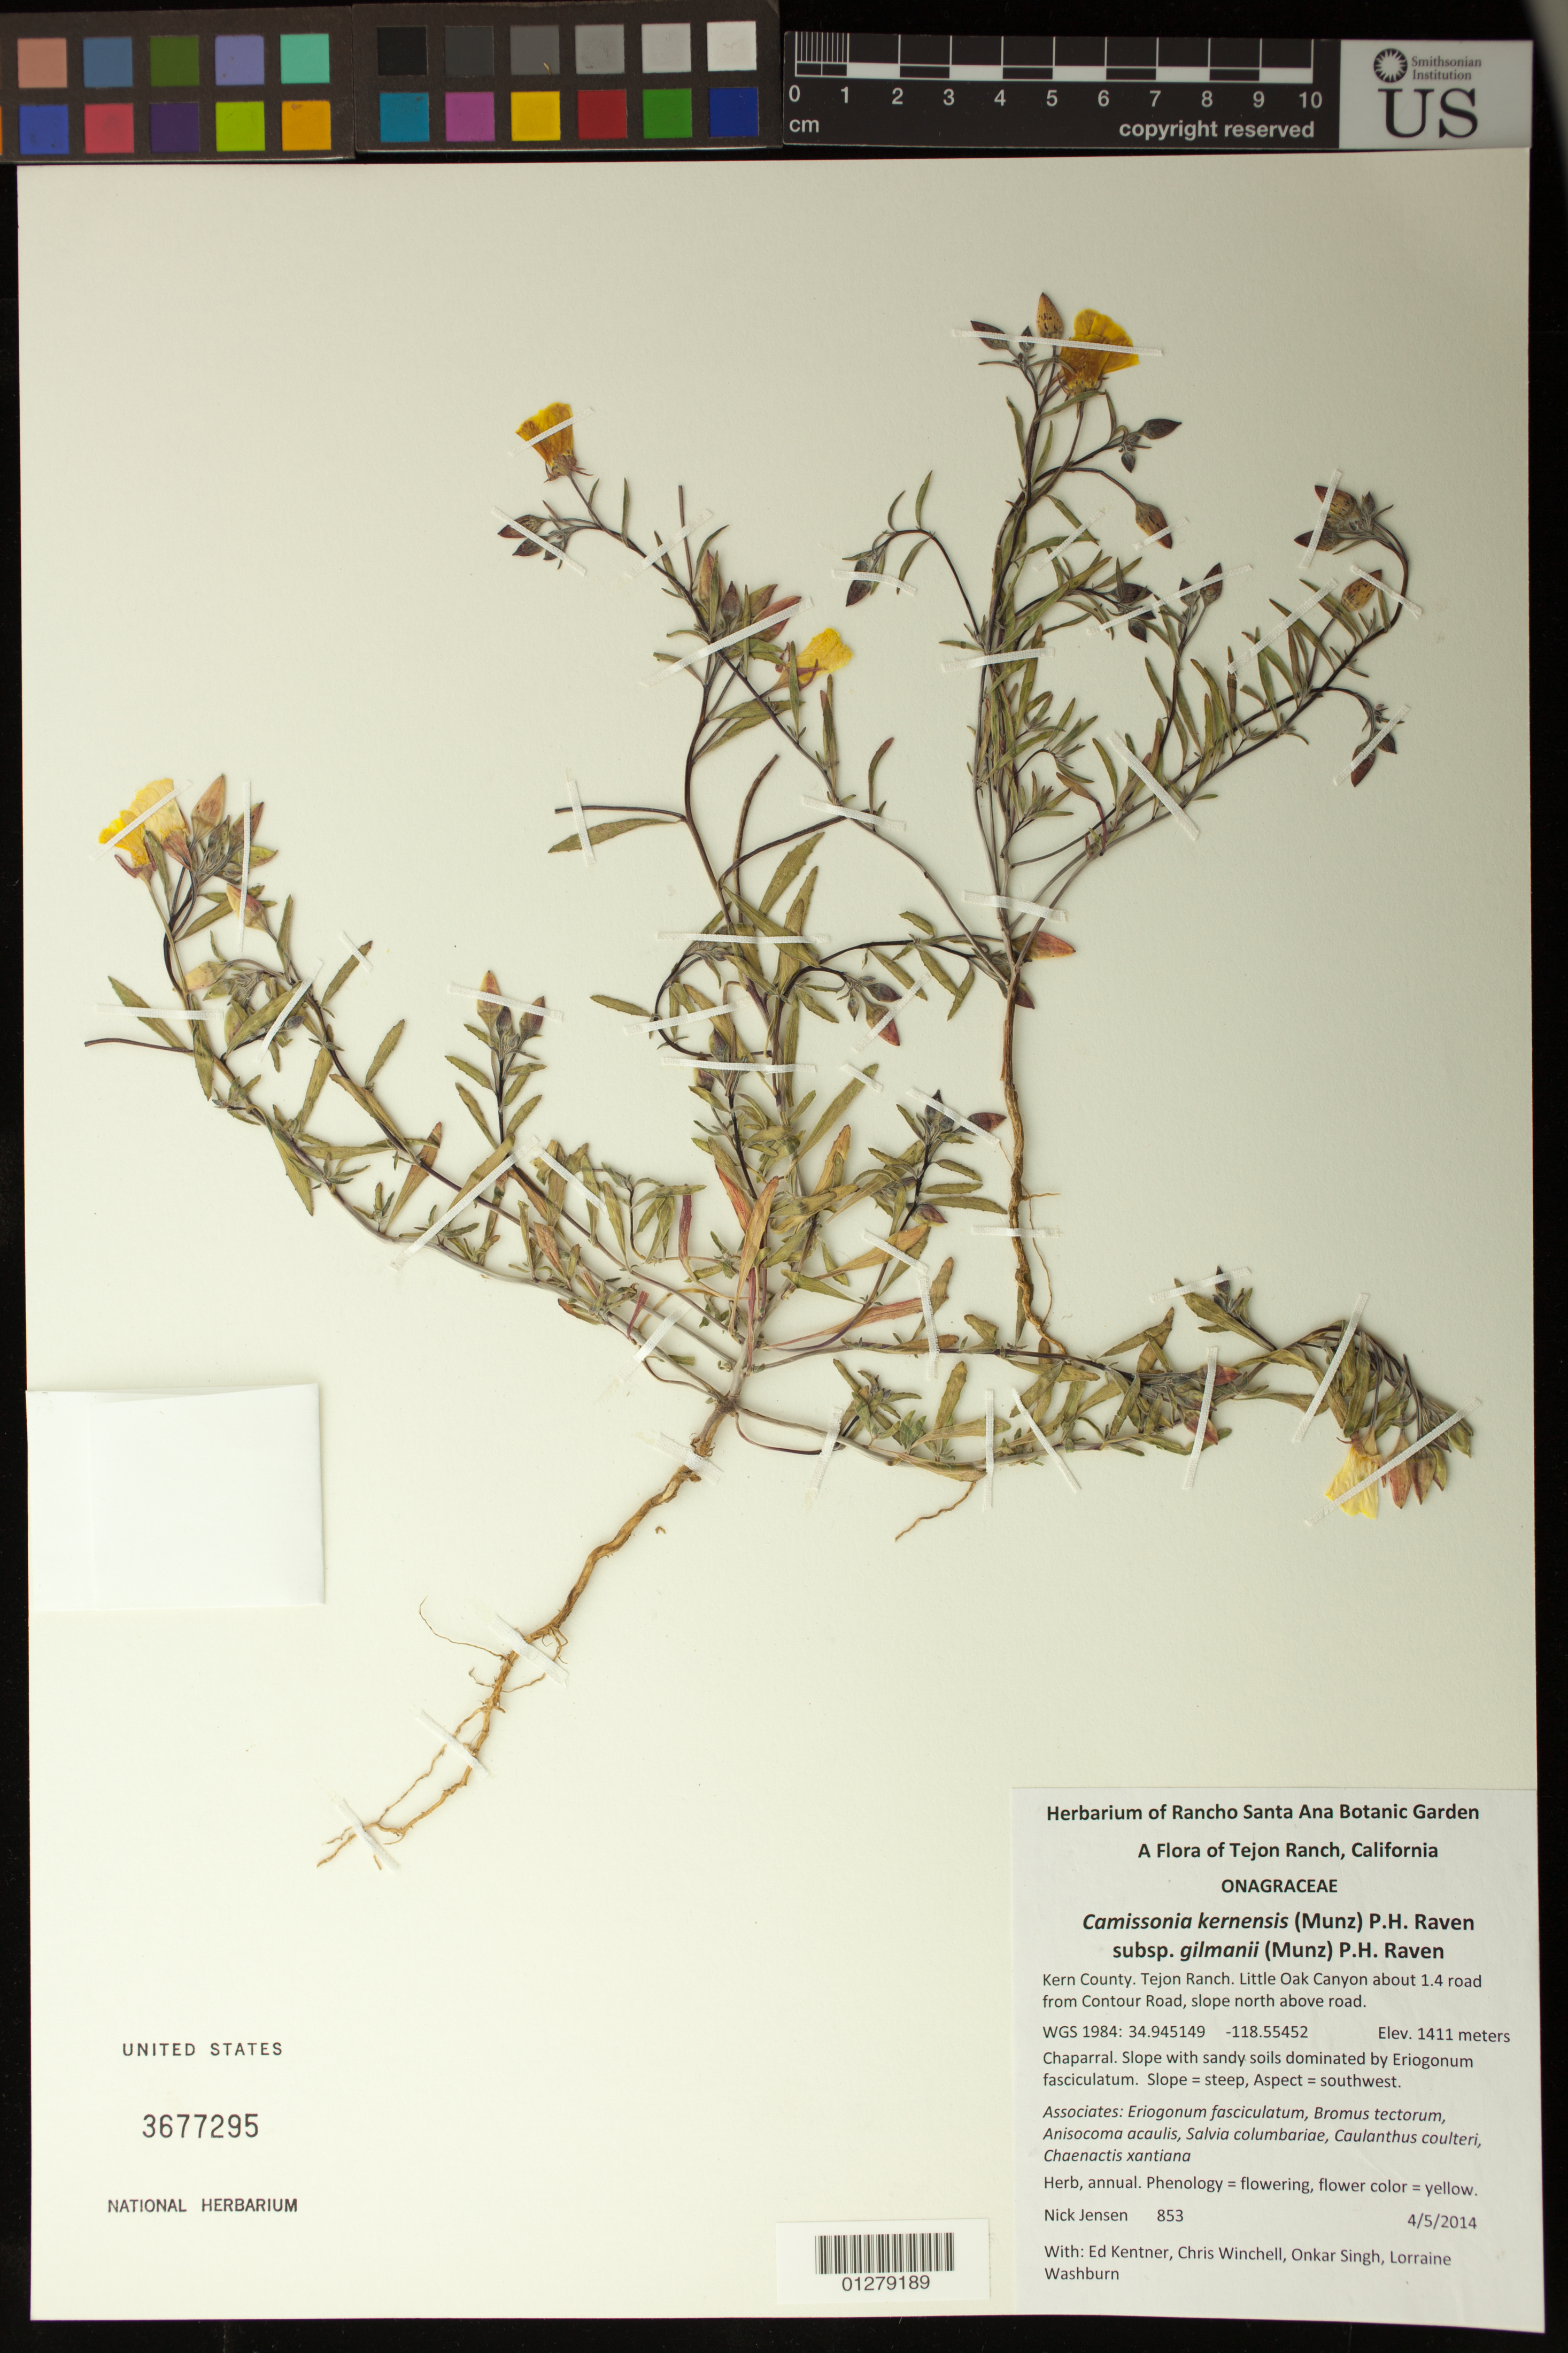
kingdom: Plantae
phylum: Tracheophyta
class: Magnoliopsida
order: Myrtales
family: Onagraceae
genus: Camissonia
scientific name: Camissonia kernensis subsp. gilmanii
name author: (Munz) P.H. Raven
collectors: N. Jensen, E. Kentner, C. Winchell, O. Singh & L. Washburn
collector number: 853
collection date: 2014-04-05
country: United States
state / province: California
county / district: Kern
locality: Tejon Ranch, Little Oak Canyon about 1.4 road from Contour Road, slope north above road.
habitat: Chaparral, slope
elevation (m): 1411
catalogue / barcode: US 3677295